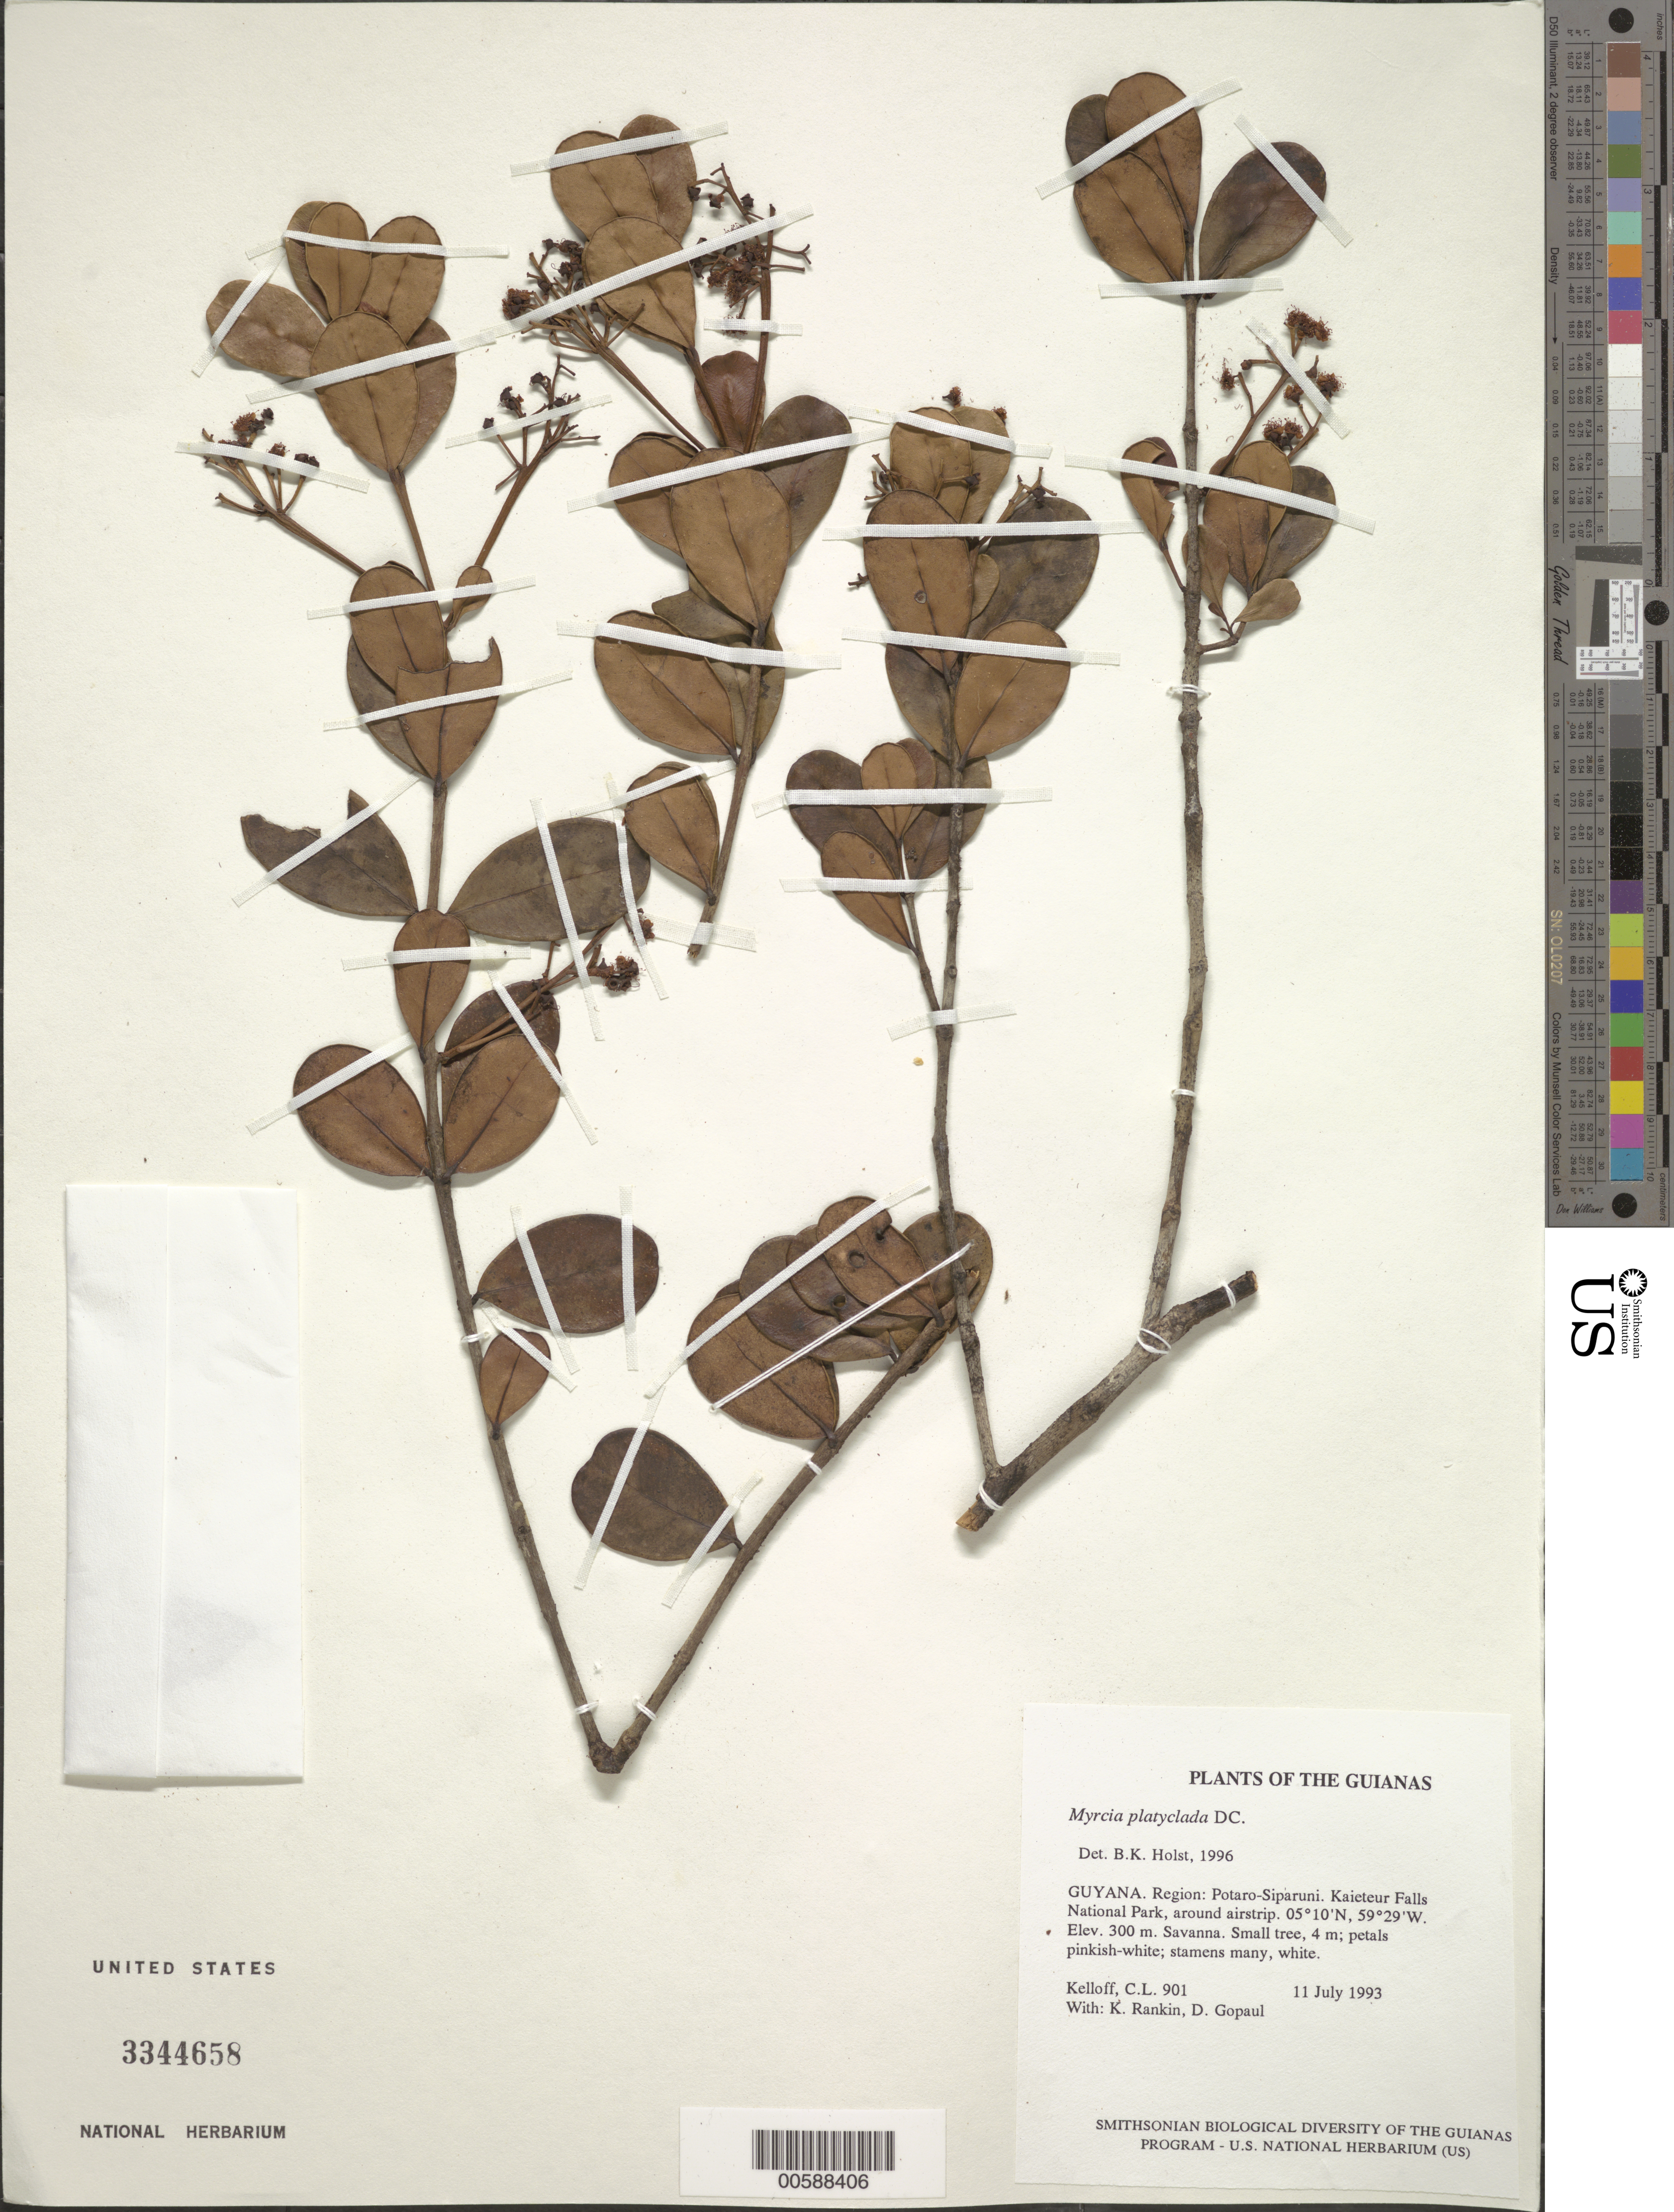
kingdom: Plantae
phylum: Tracheophyta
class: Magnoliopsida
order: Myrtales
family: Myrtaceae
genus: Myrcia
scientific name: Myrcia platyclada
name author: DC.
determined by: Holst, Bruce K.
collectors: C. L. Kelloff, K. Rankin & D. Gopaul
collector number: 901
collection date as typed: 11 July 1993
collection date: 1993-07-11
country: Guyana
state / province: Potaro-Siparuni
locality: Kaieteur Falls National Park, around airstrip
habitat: Savanna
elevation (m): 300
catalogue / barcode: US 3344658